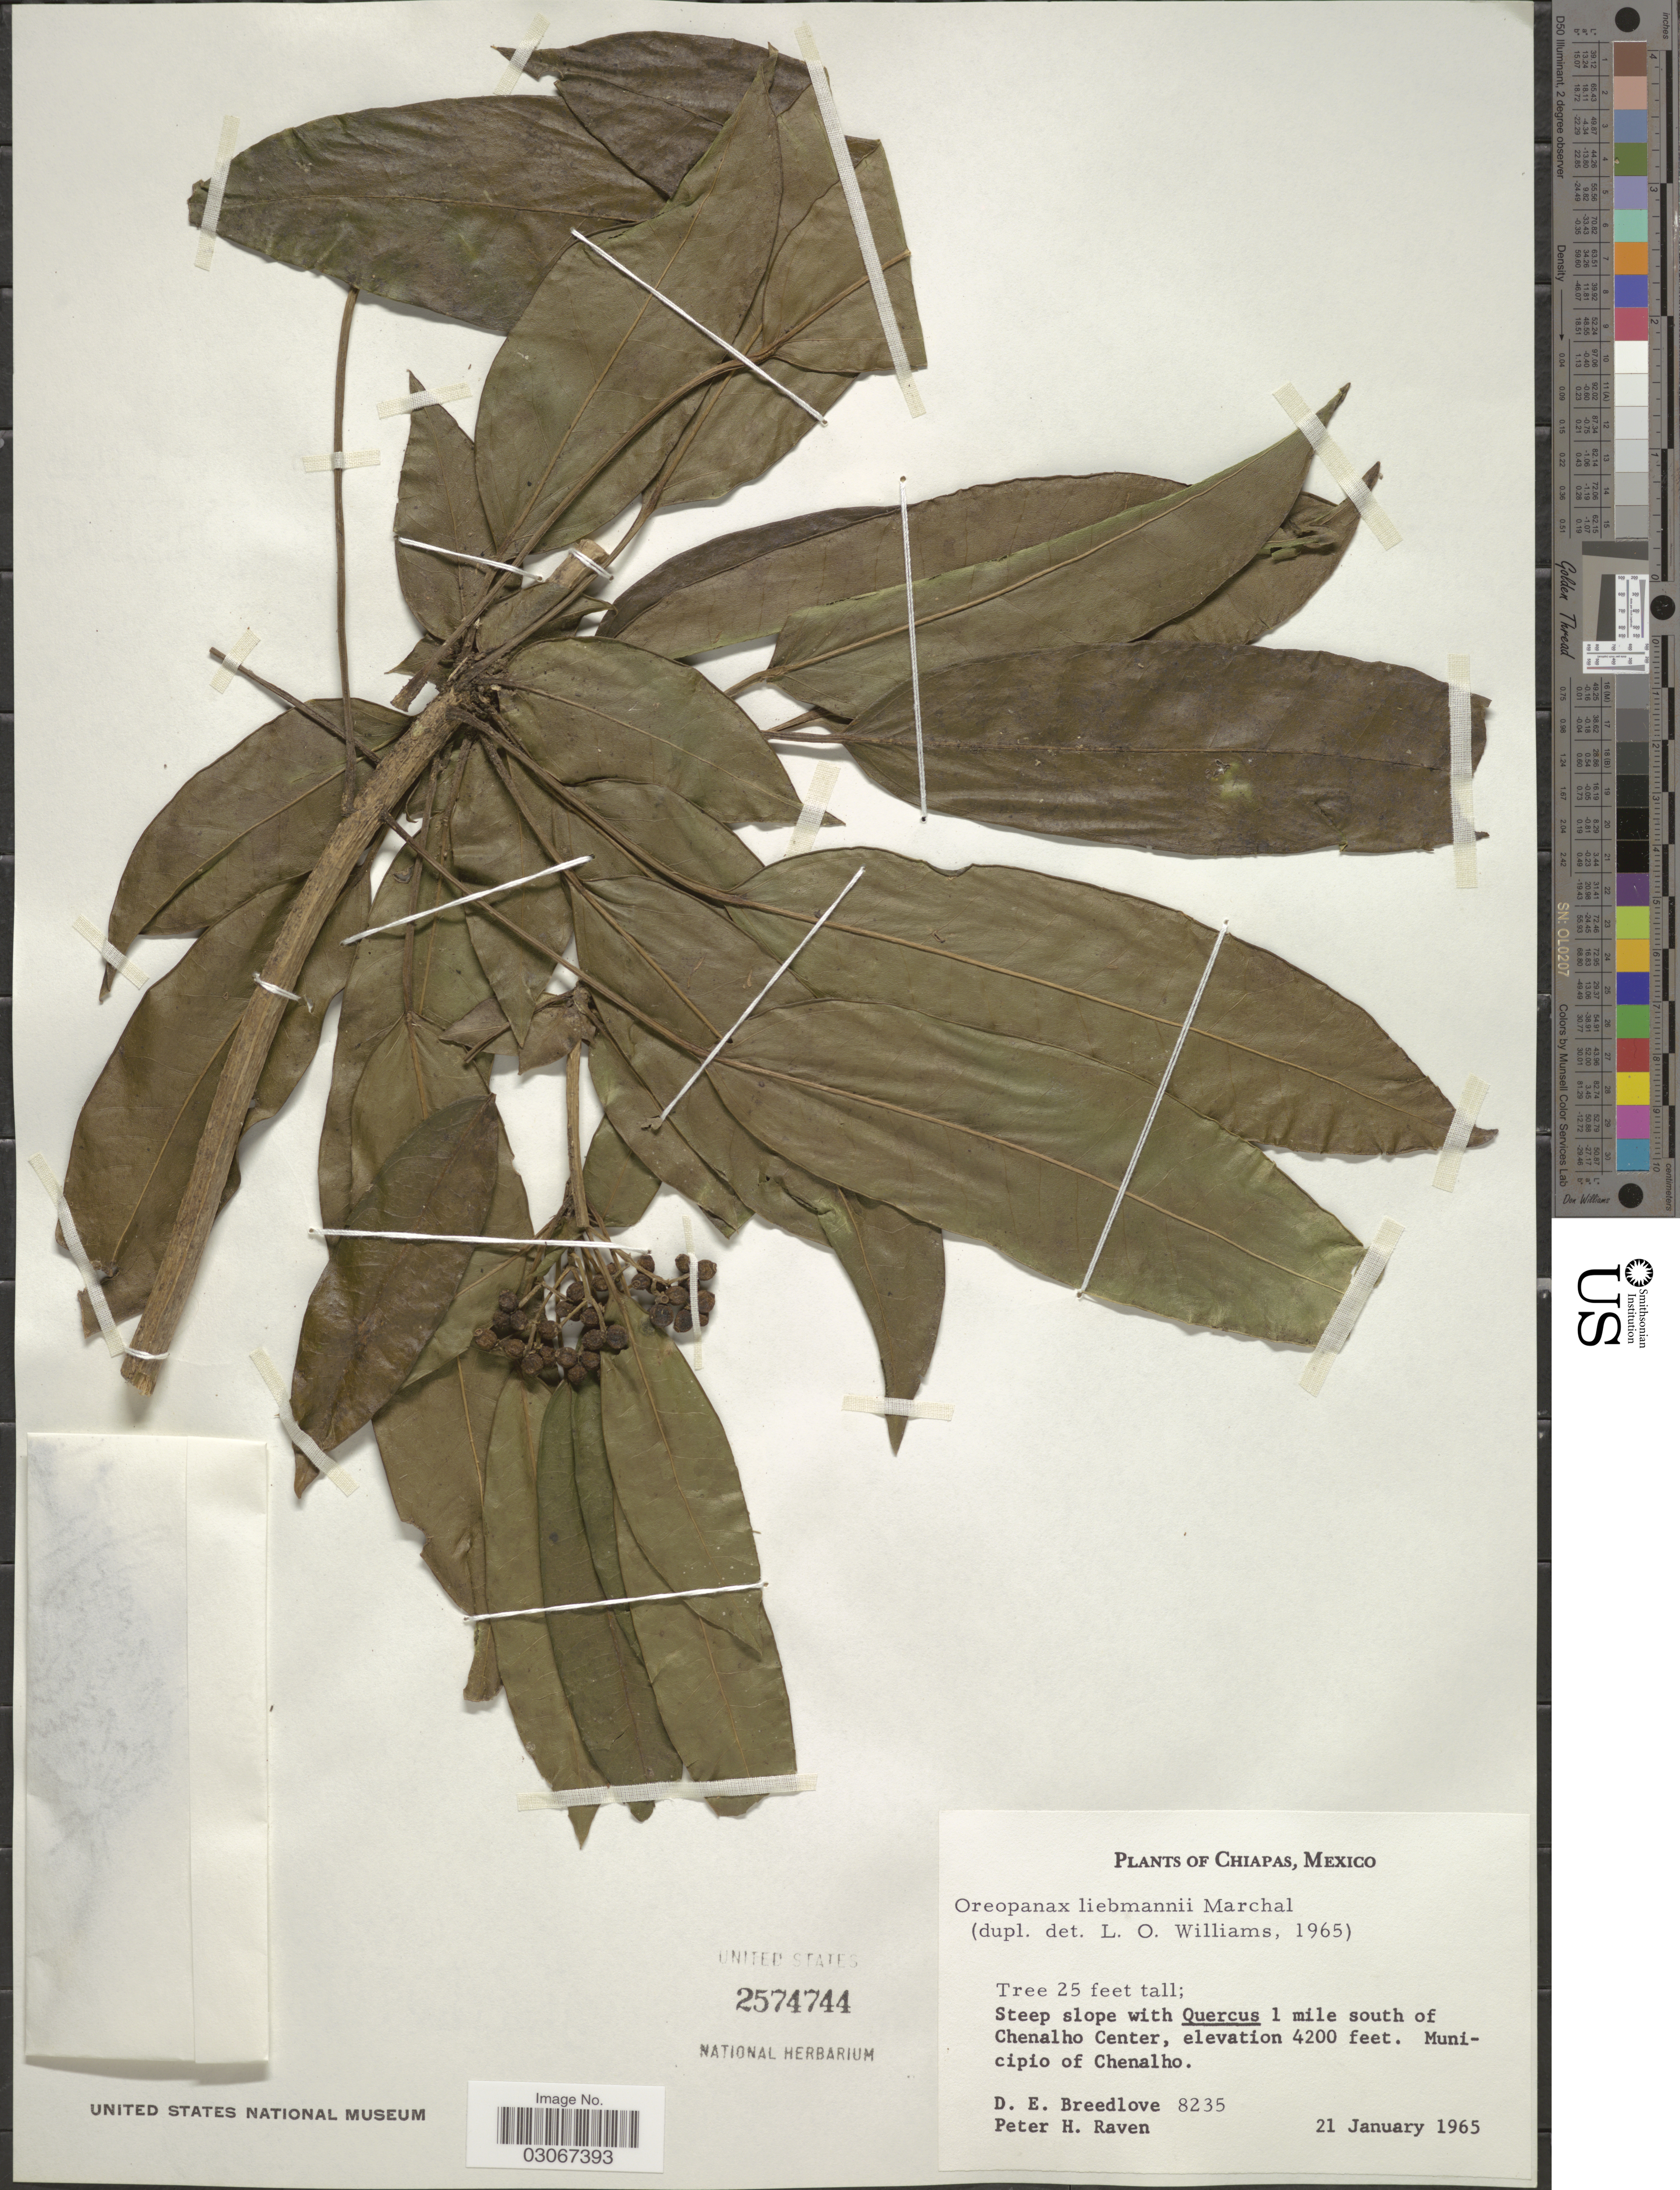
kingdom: Plantae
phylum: Tracheophyta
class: Magnoliopsida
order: Apiales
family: Araliaceae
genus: Oreopanax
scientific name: Oreopanax liebmannii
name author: Marchal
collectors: P. Raven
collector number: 8235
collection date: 1965-01-21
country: Mexico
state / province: Chiapas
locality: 1 mile south of Chenalho Center, Municipio of Chenalho.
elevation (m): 1280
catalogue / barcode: US 2574744